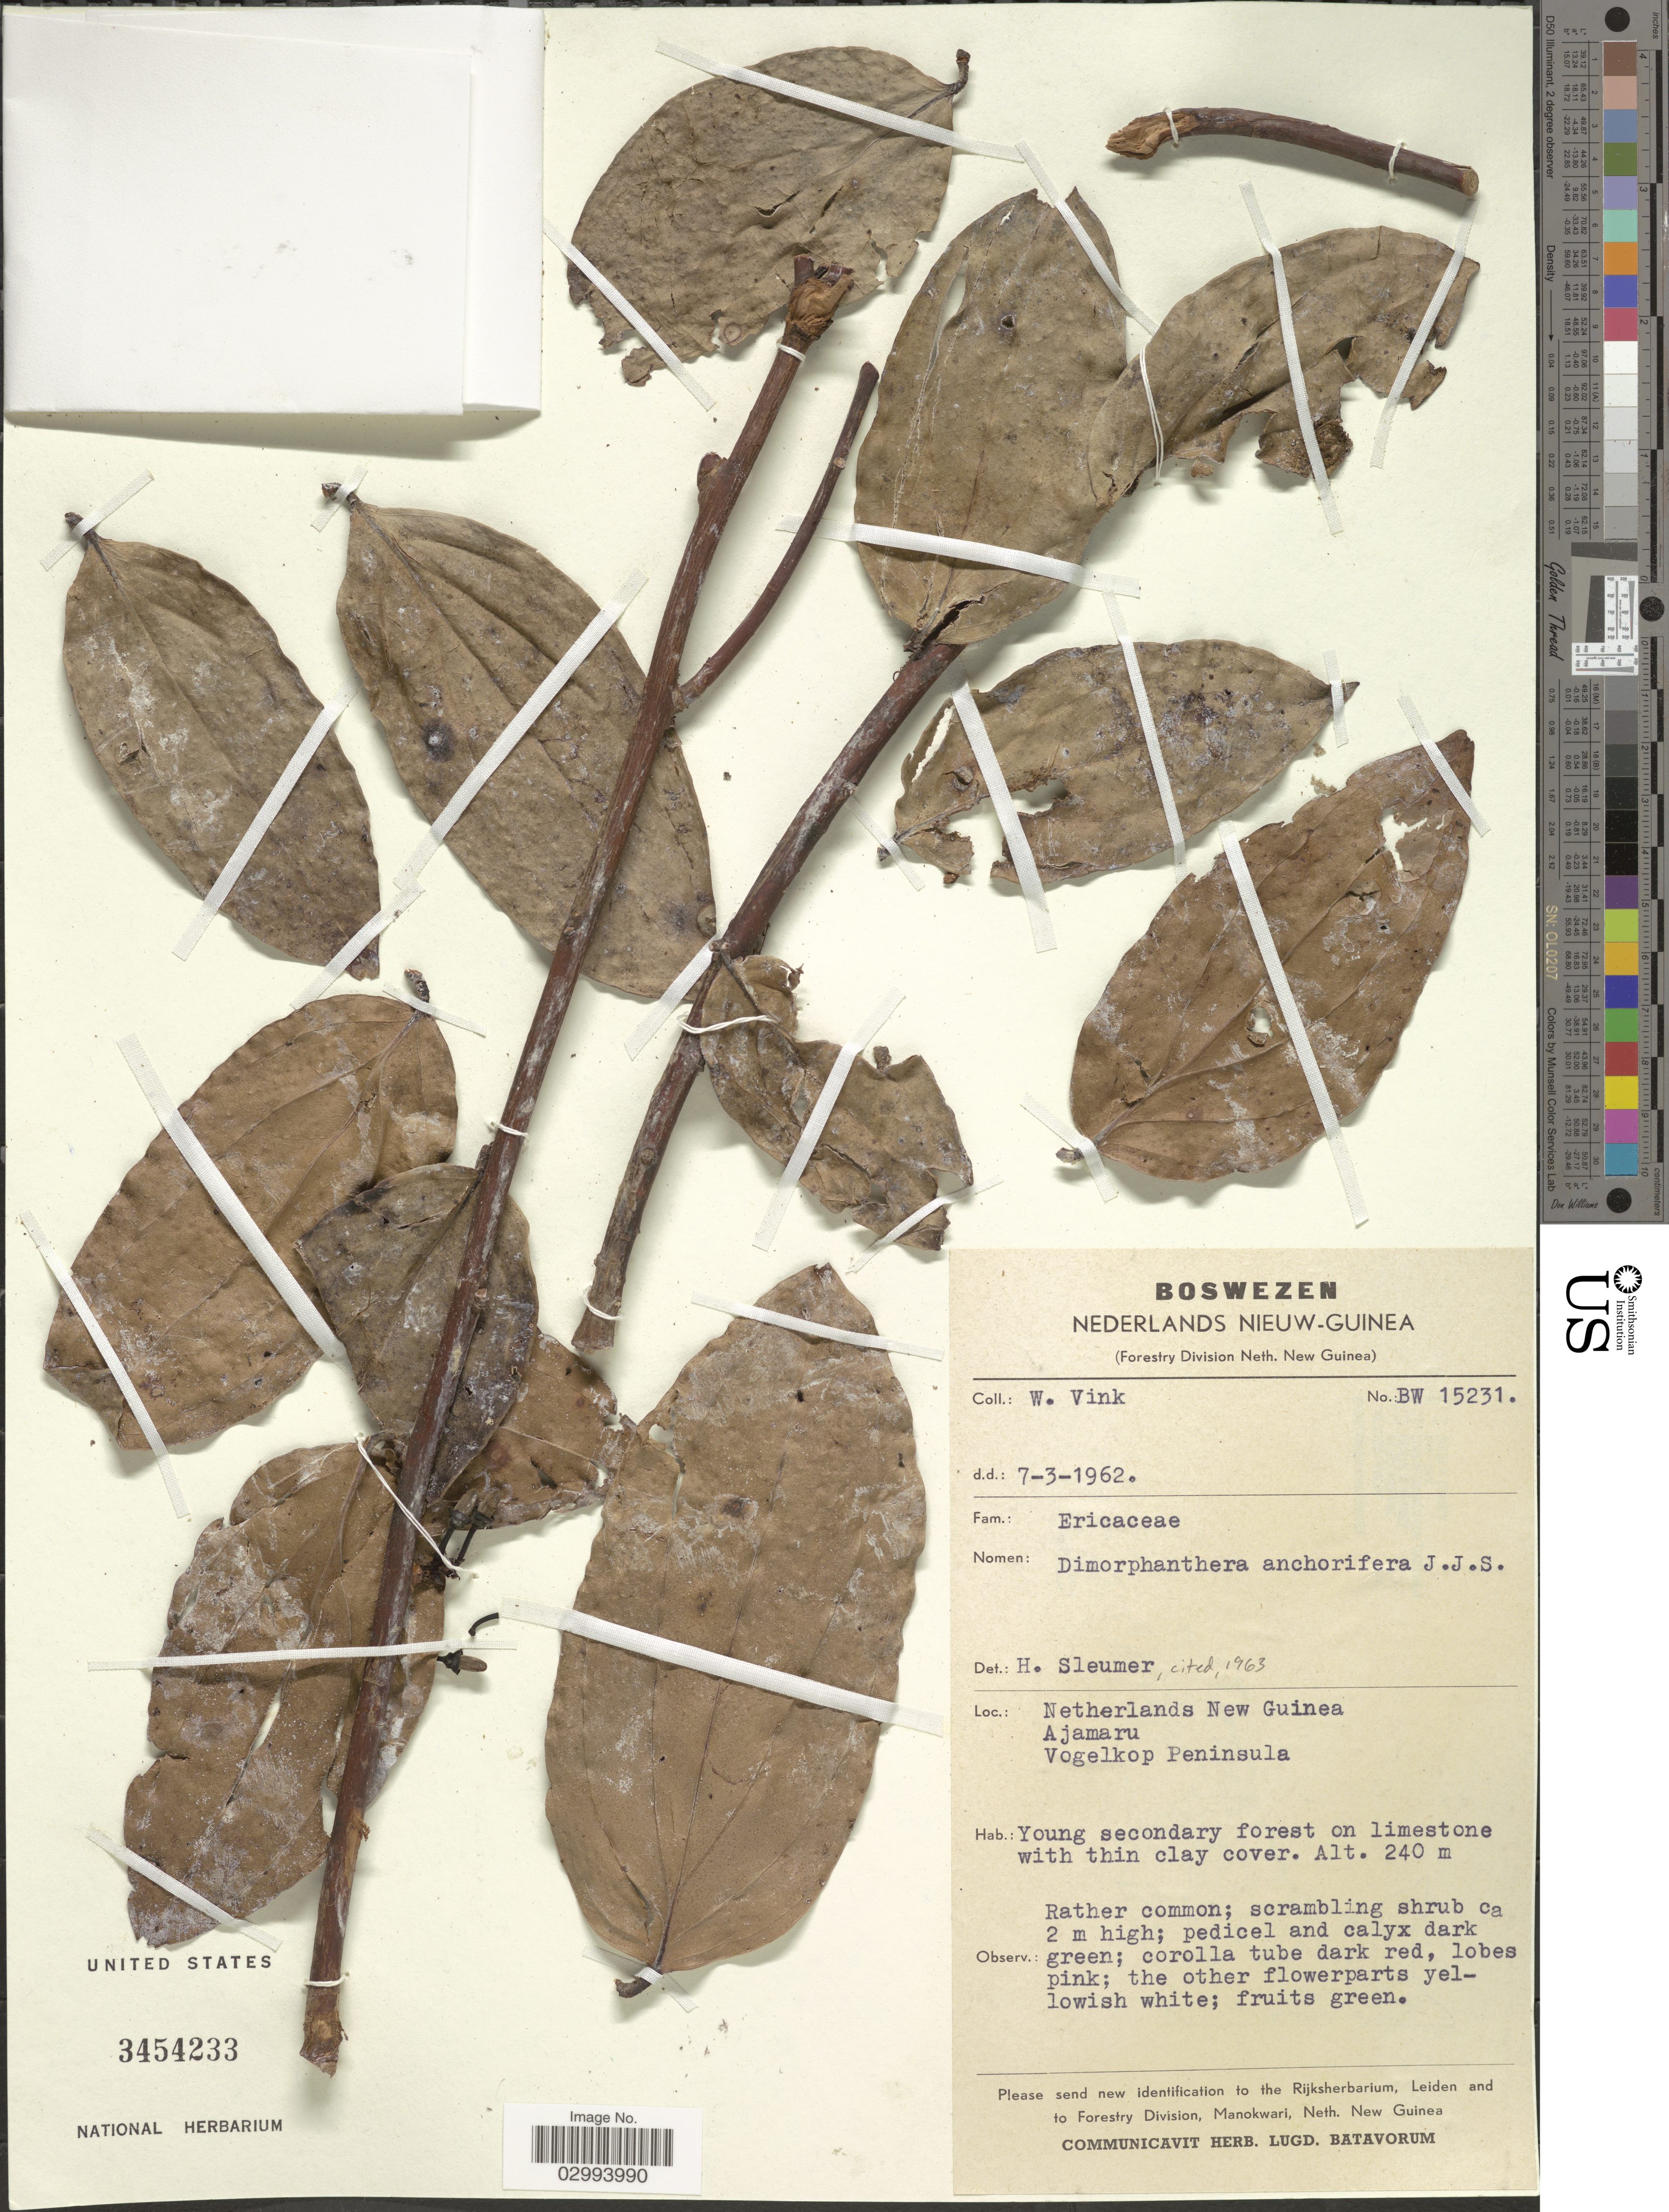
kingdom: Plantae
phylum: Tracheophyta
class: Magnoliopsida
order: Ericales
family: Ericaceae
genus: Dimorphanthera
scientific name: Dimorphanthera anchorifera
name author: J.J. Sm.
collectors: W. Vink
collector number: BW15231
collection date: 1962-03-07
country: Indonesia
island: New Guinea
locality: Netherlands New Guinea. Ajamaru. Vogelkop Peninsula.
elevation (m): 240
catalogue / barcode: US 3454233